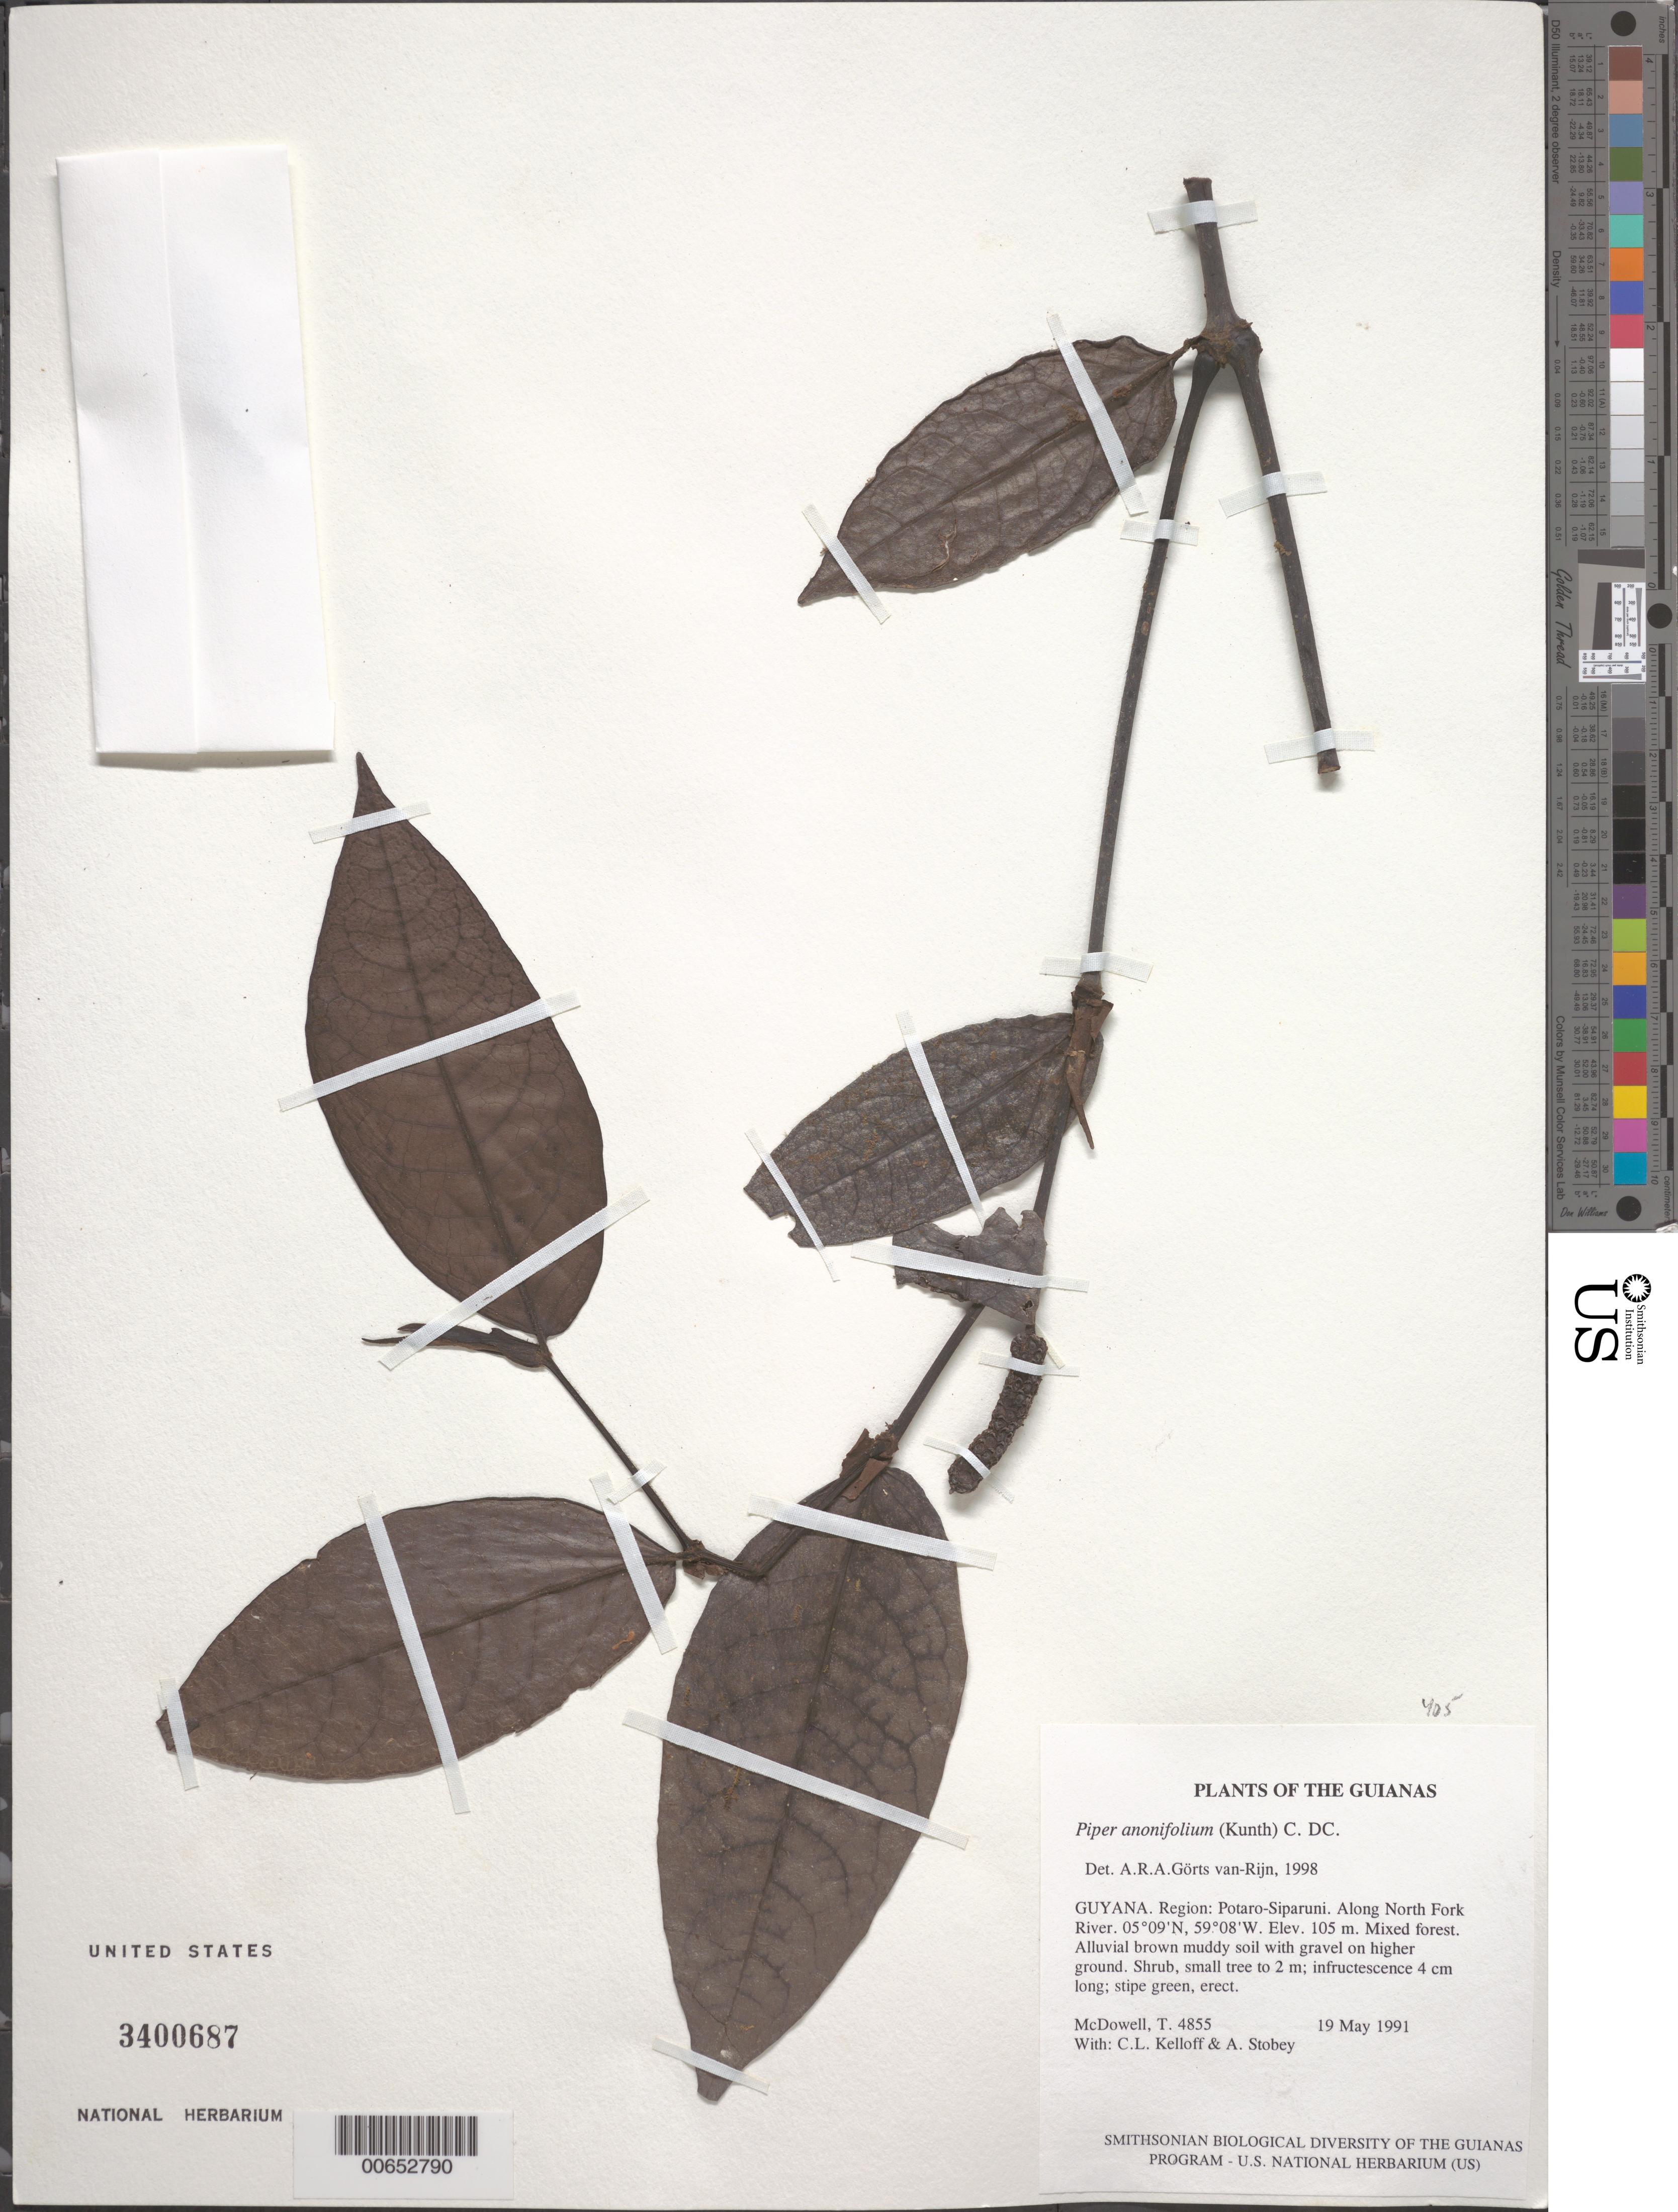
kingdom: Plantae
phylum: Tracheophyta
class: Magnoliopsida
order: Piperales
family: Piperaceae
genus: Piper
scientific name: Piper anonifolium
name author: (Kunth) C. DC.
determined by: Görts-van Rijn, A. R. A.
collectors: T. McDowell, C. L. Kelloff & A. Stobey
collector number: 4855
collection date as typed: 19 May 1991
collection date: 1991-05-19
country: Guyana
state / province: Potaro-Siparuni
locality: Along North Fork River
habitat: Mixed forest. Alluvial brown muddy soil with gravel on higher ground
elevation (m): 105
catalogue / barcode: US 3400687